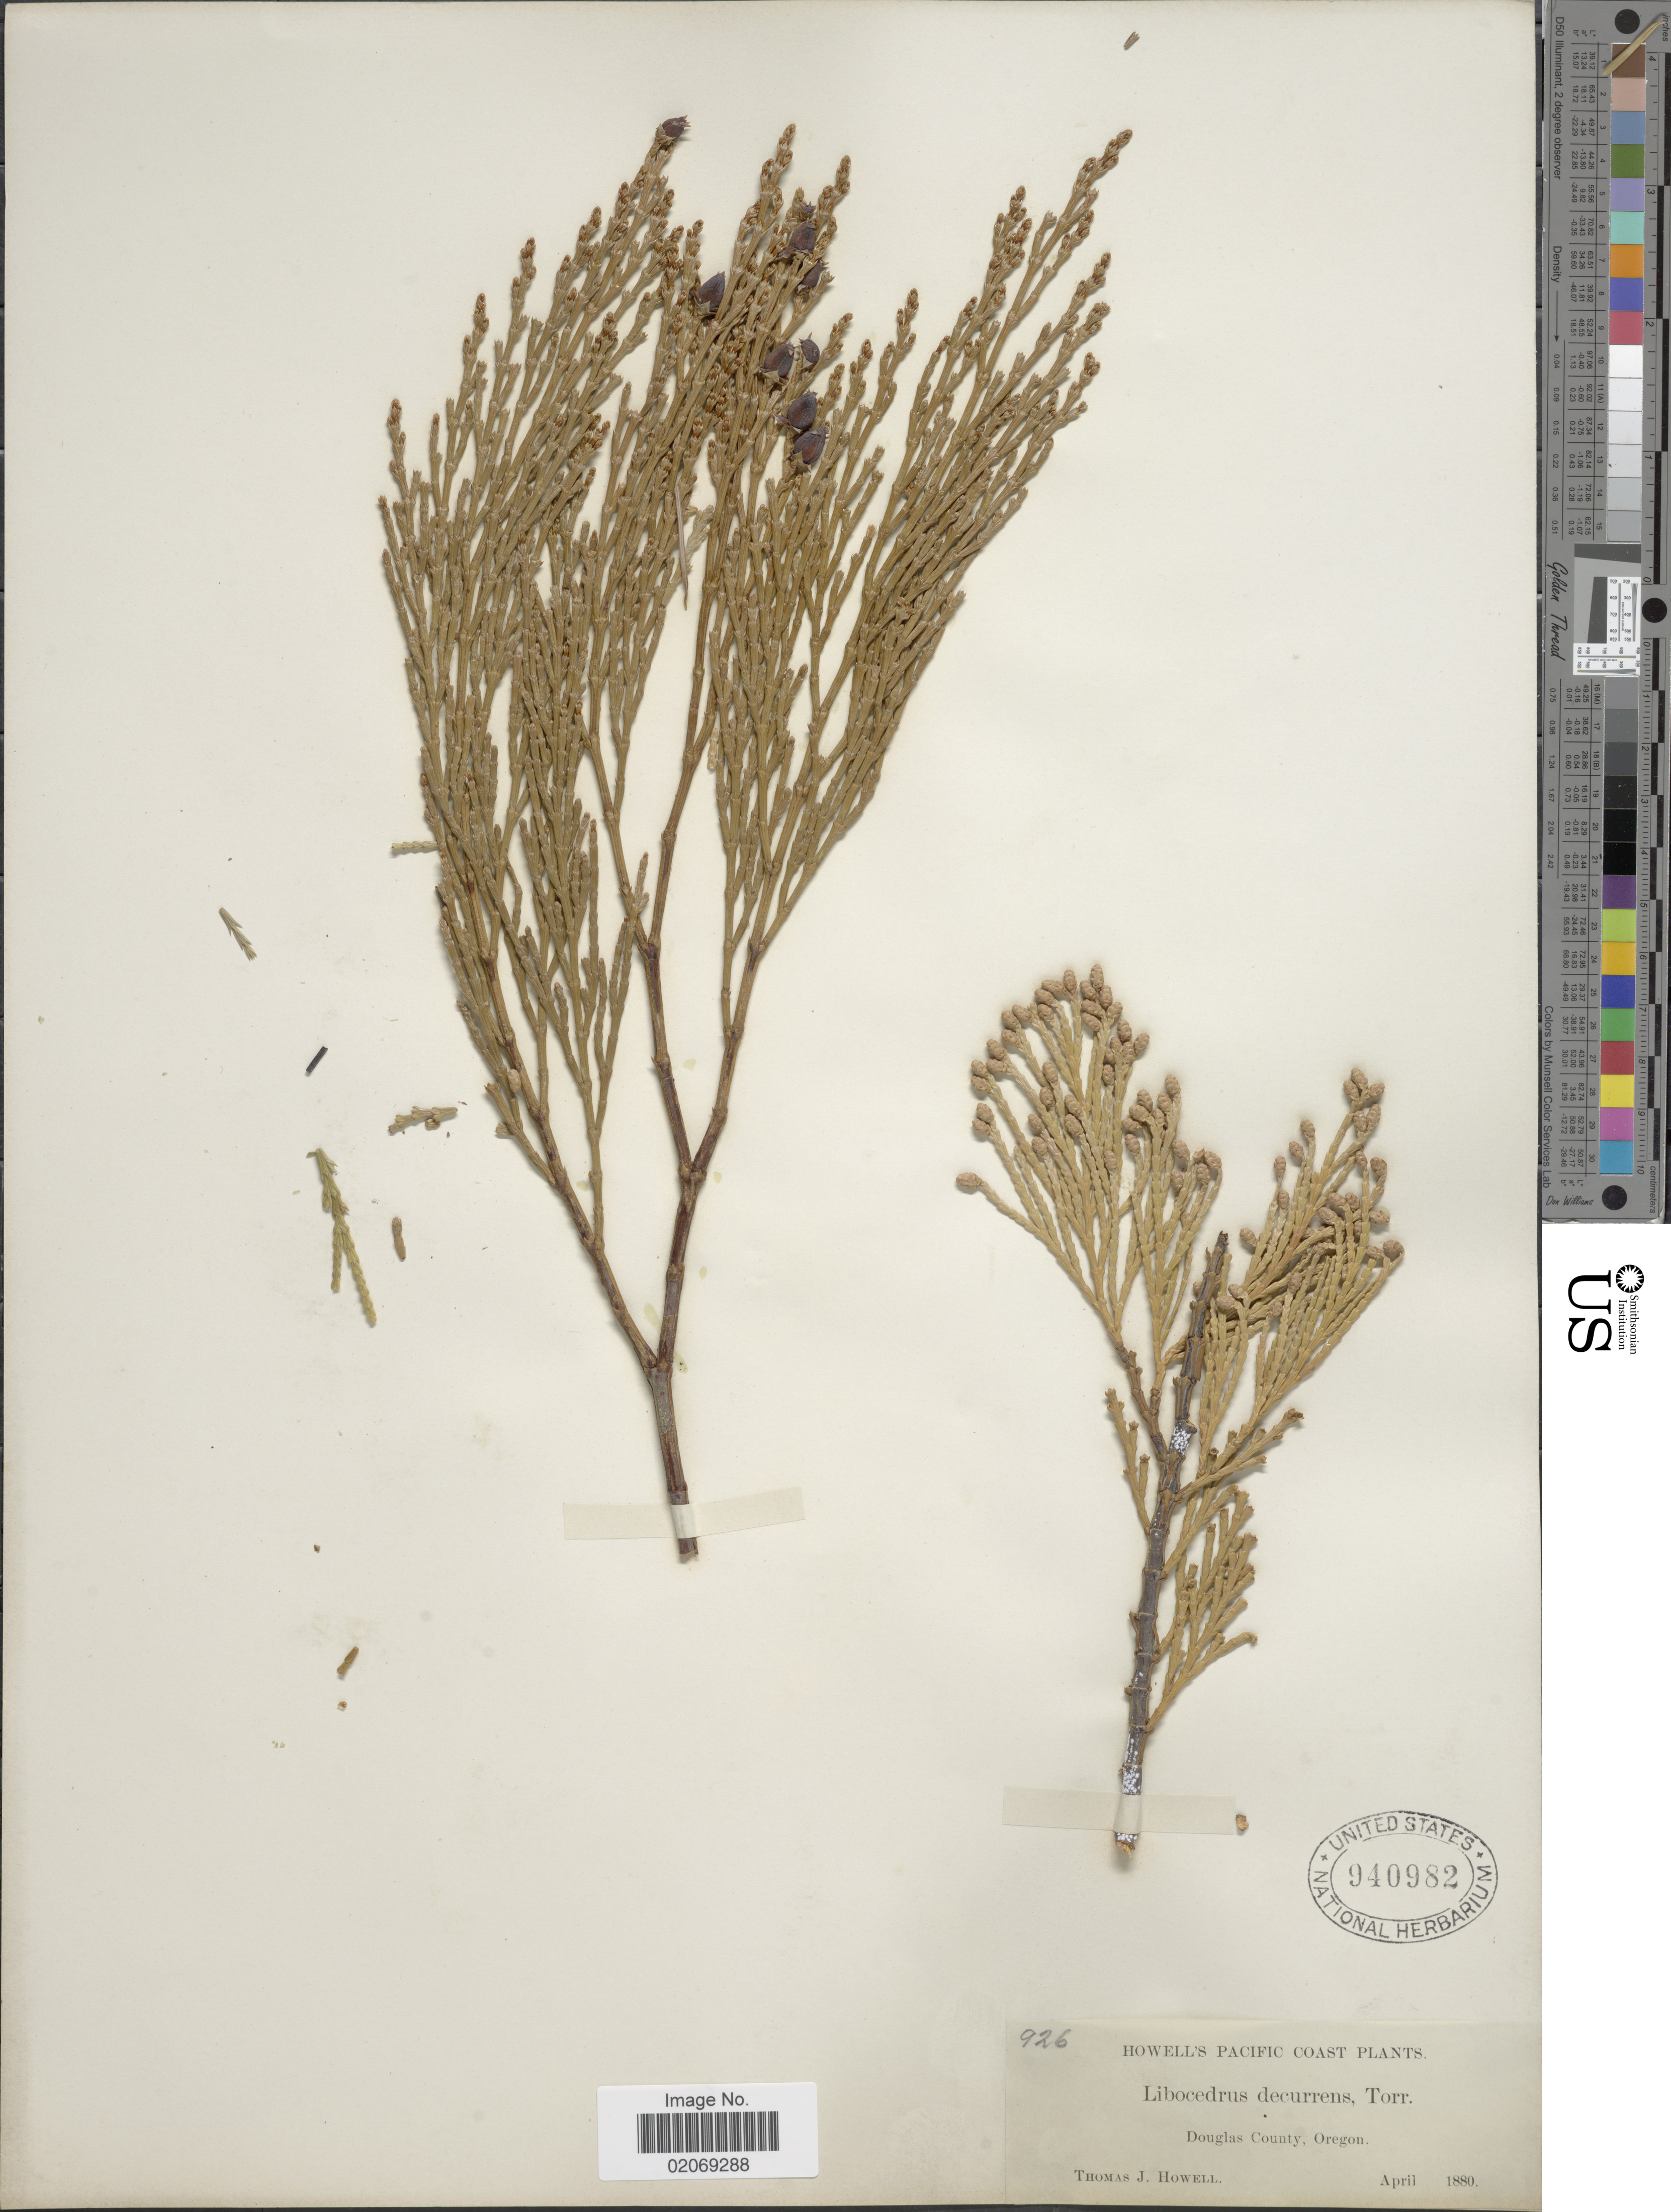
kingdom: Plantae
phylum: Tracheophyta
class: Pinopsida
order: Pinales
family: Cupressaceae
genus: Libocedrus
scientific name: Libocedrus decurrens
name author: Torr.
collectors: T. J. Howell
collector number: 926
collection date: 1880-04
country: United States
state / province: Oregon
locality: Pacific Coast, Douglas County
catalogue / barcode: US 940982